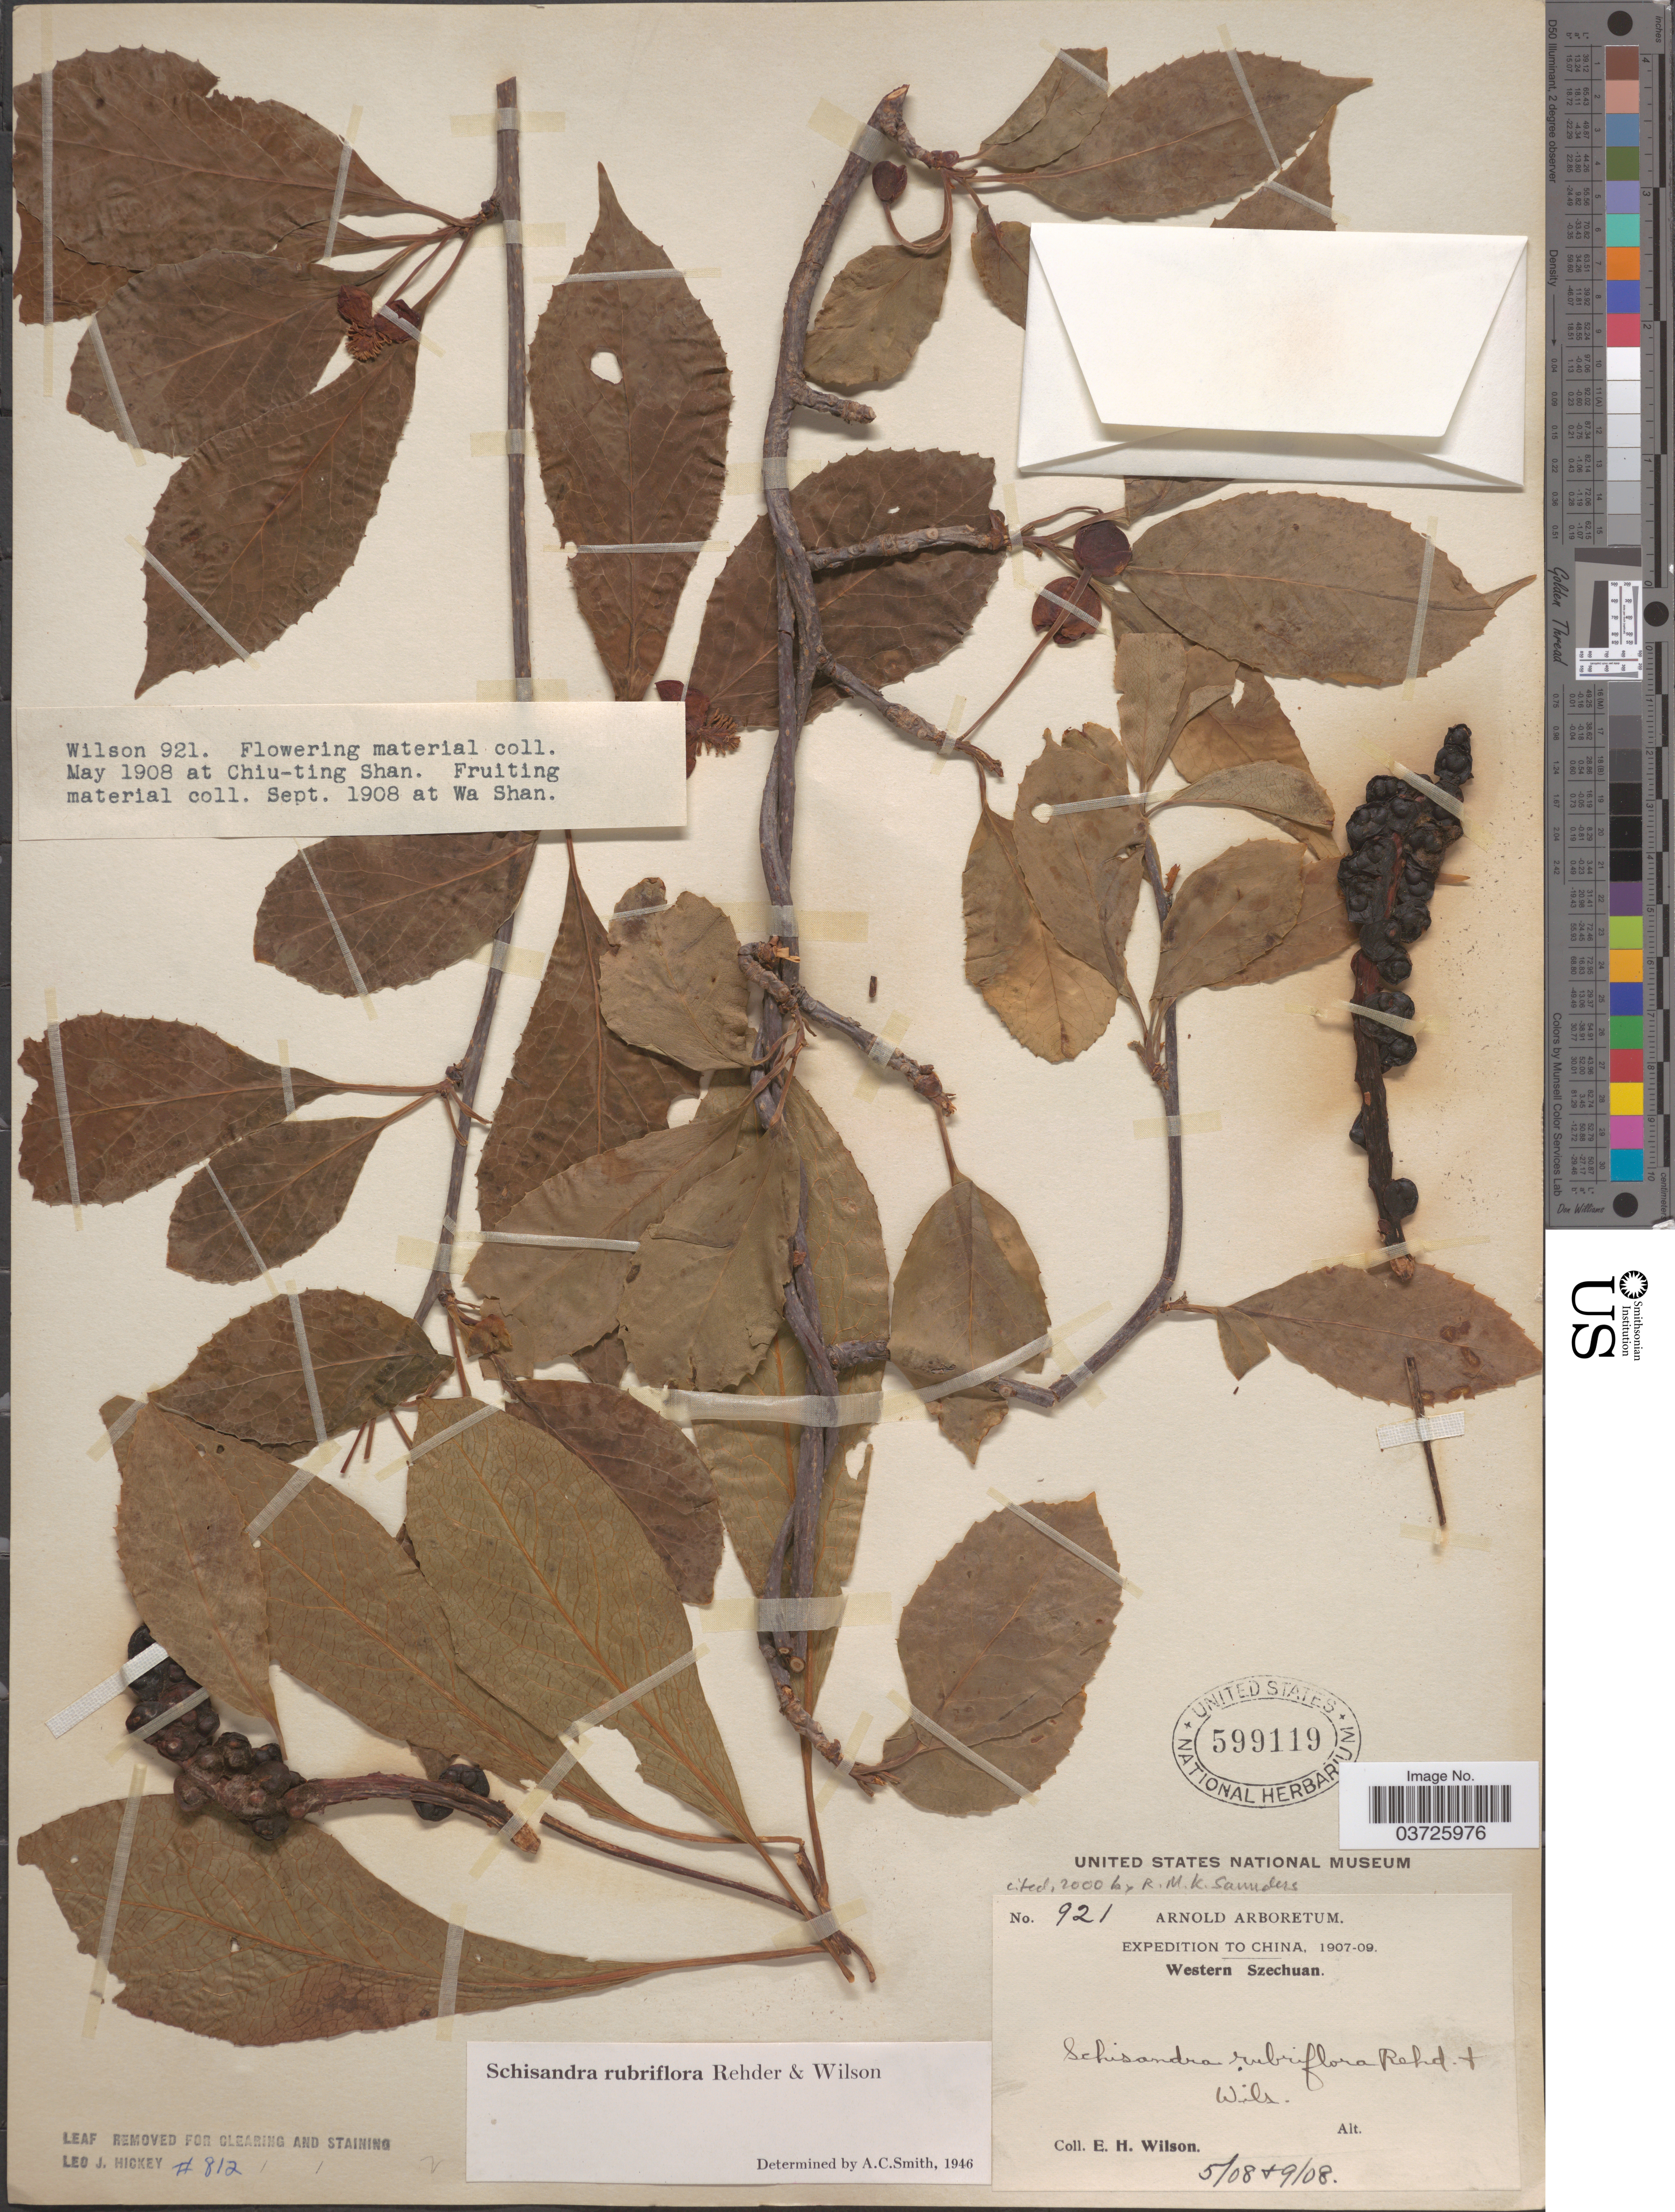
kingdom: Plantae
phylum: Tracheophyta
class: Magnoliopsida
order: Austrobaileyales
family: Schisandraceae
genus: Schisandra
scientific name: Schisandra grandiflora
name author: (Wall.) Hook. f. & Thoms.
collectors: E. Wilson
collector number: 921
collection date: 1908-05/1908-09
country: China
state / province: Sichuan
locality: Western Szechuan. Chiu-ting Shan. Wa Shan.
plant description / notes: Fruit temporarily sampled for micro-CT scanning.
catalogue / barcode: US 599119